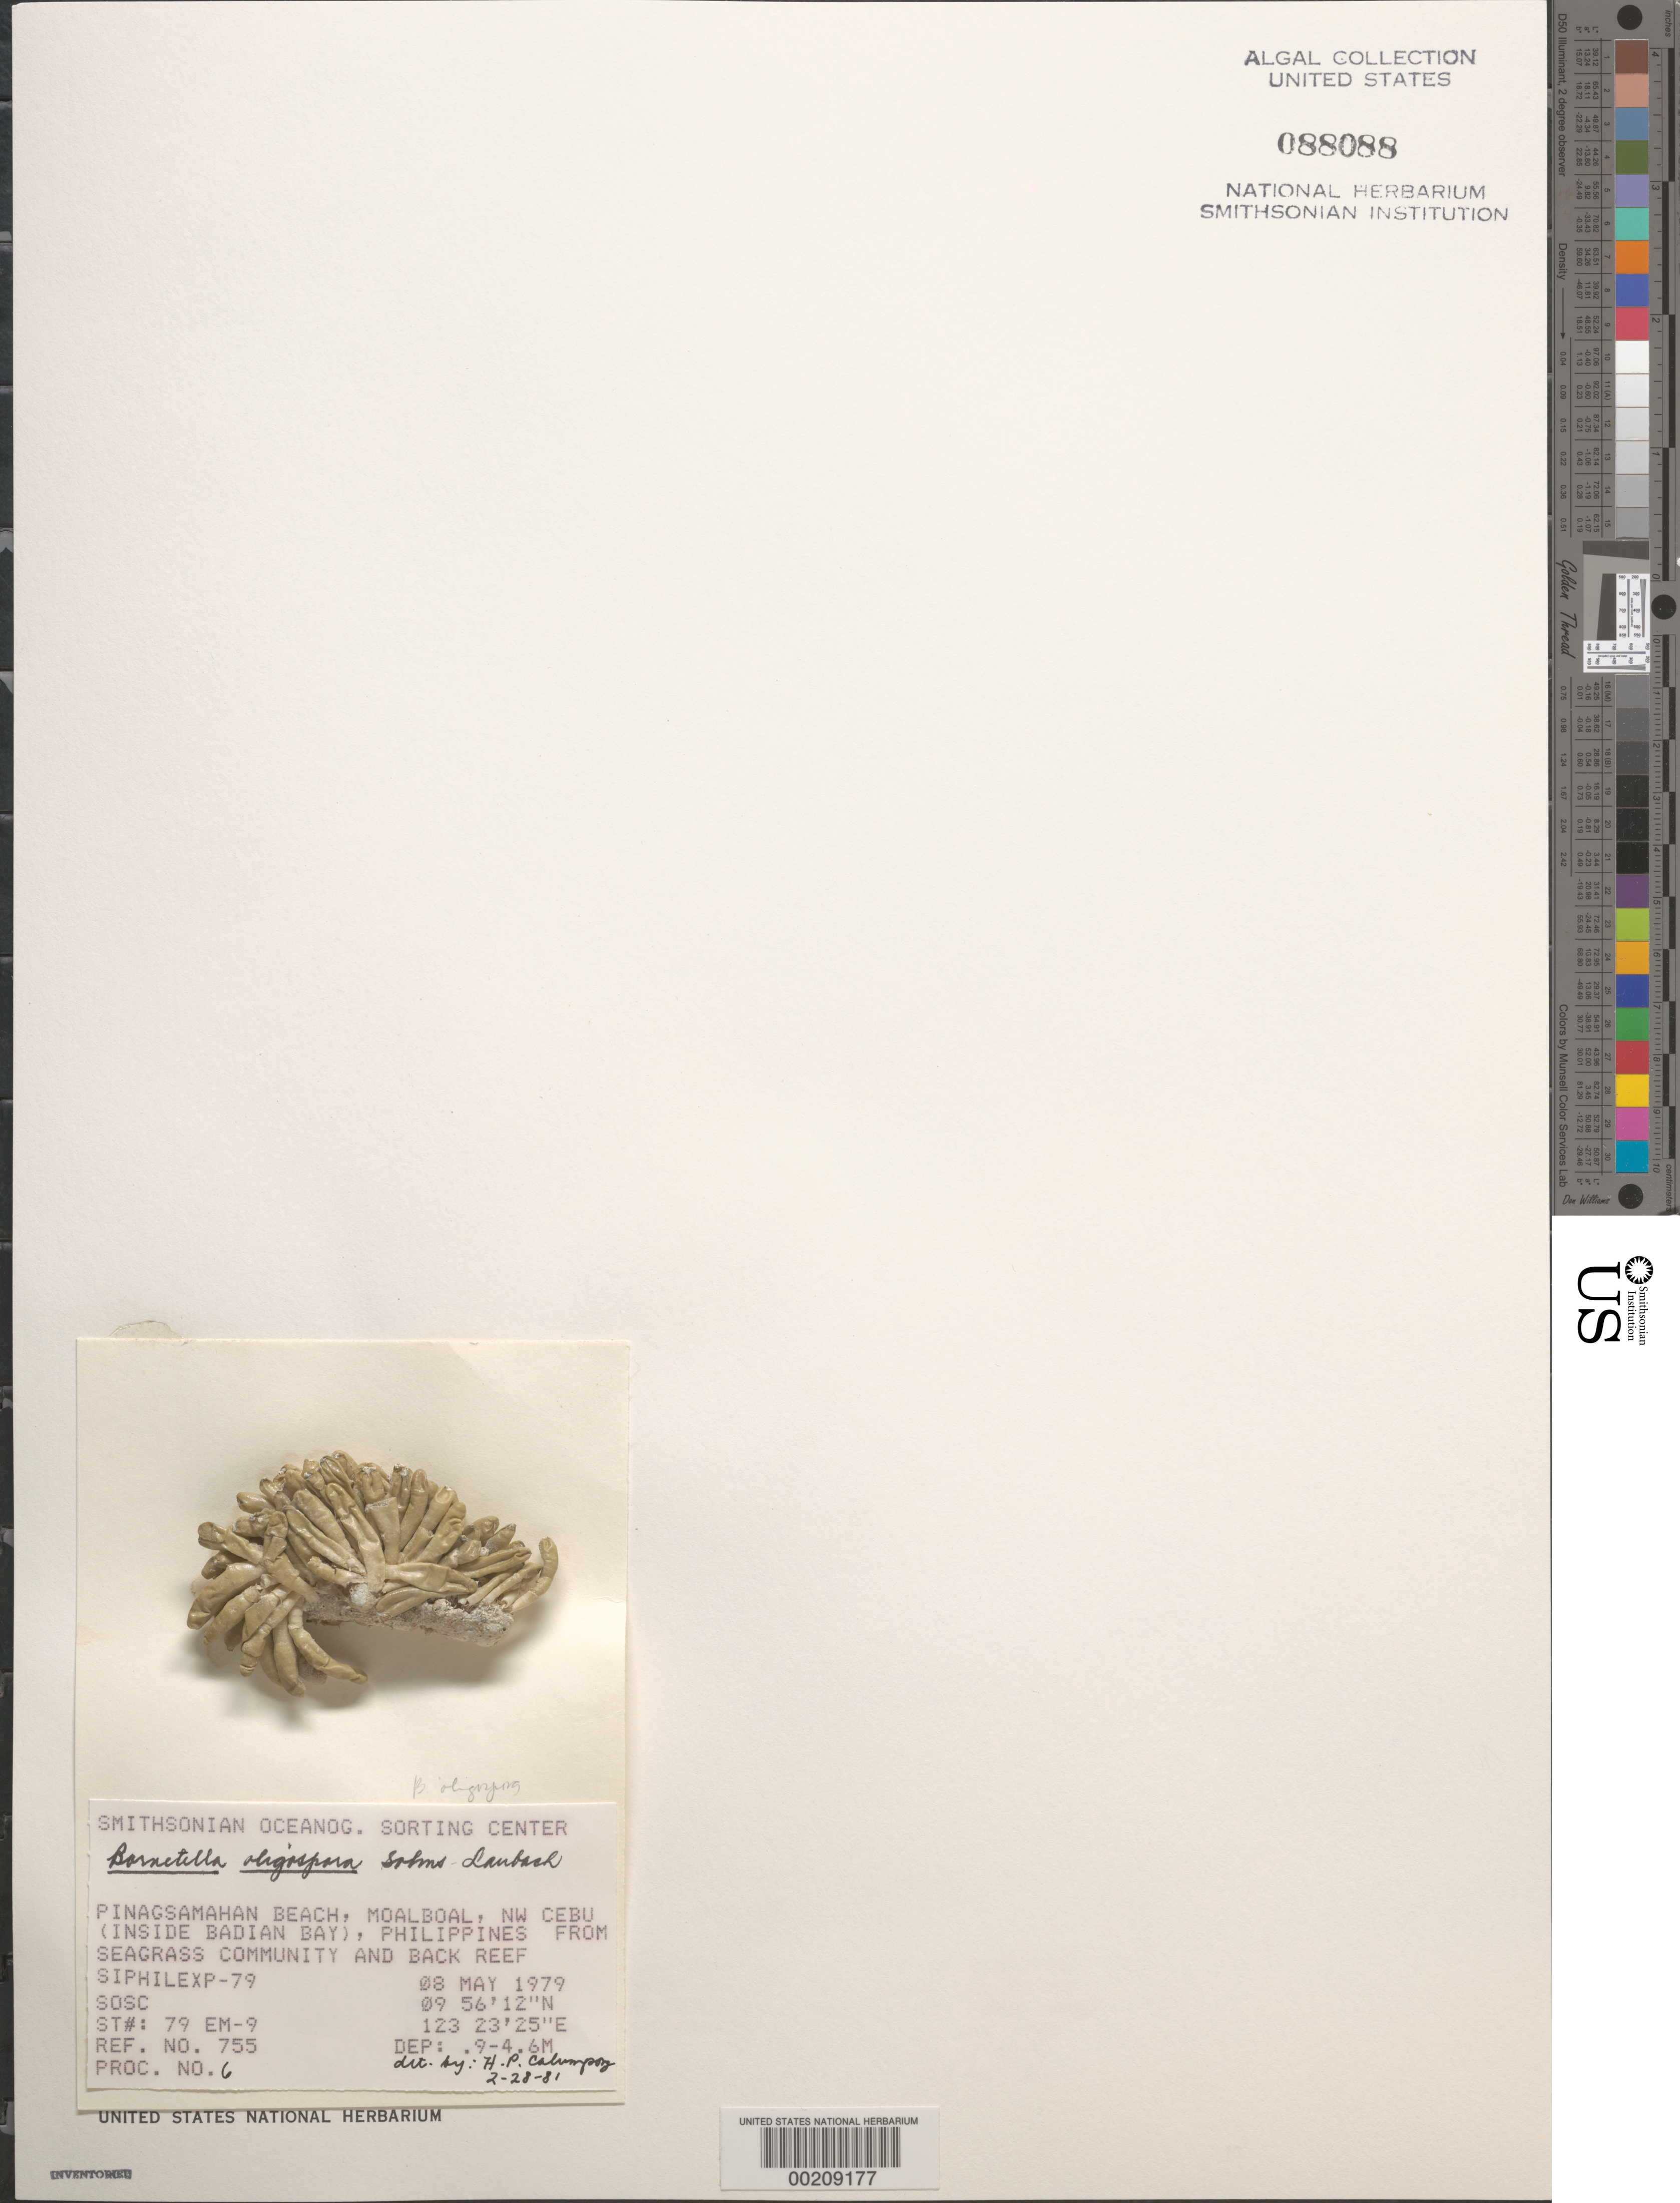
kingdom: Plantae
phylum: Chlorophyta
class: Ulvophyceae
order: Dasycladales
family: Dasycladaceae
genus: Bornetella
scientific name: Bornetella oligospora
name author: Solms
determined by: Calumpong, H. P.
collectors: SOSC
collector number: Station 79 Em-9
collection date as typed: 08 May 1979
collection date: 1979-05-08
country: Philippines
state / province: Central Visayas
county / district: Cebu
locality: Pinagsamahan beach, moalboal, cebu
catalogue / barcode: US 88088